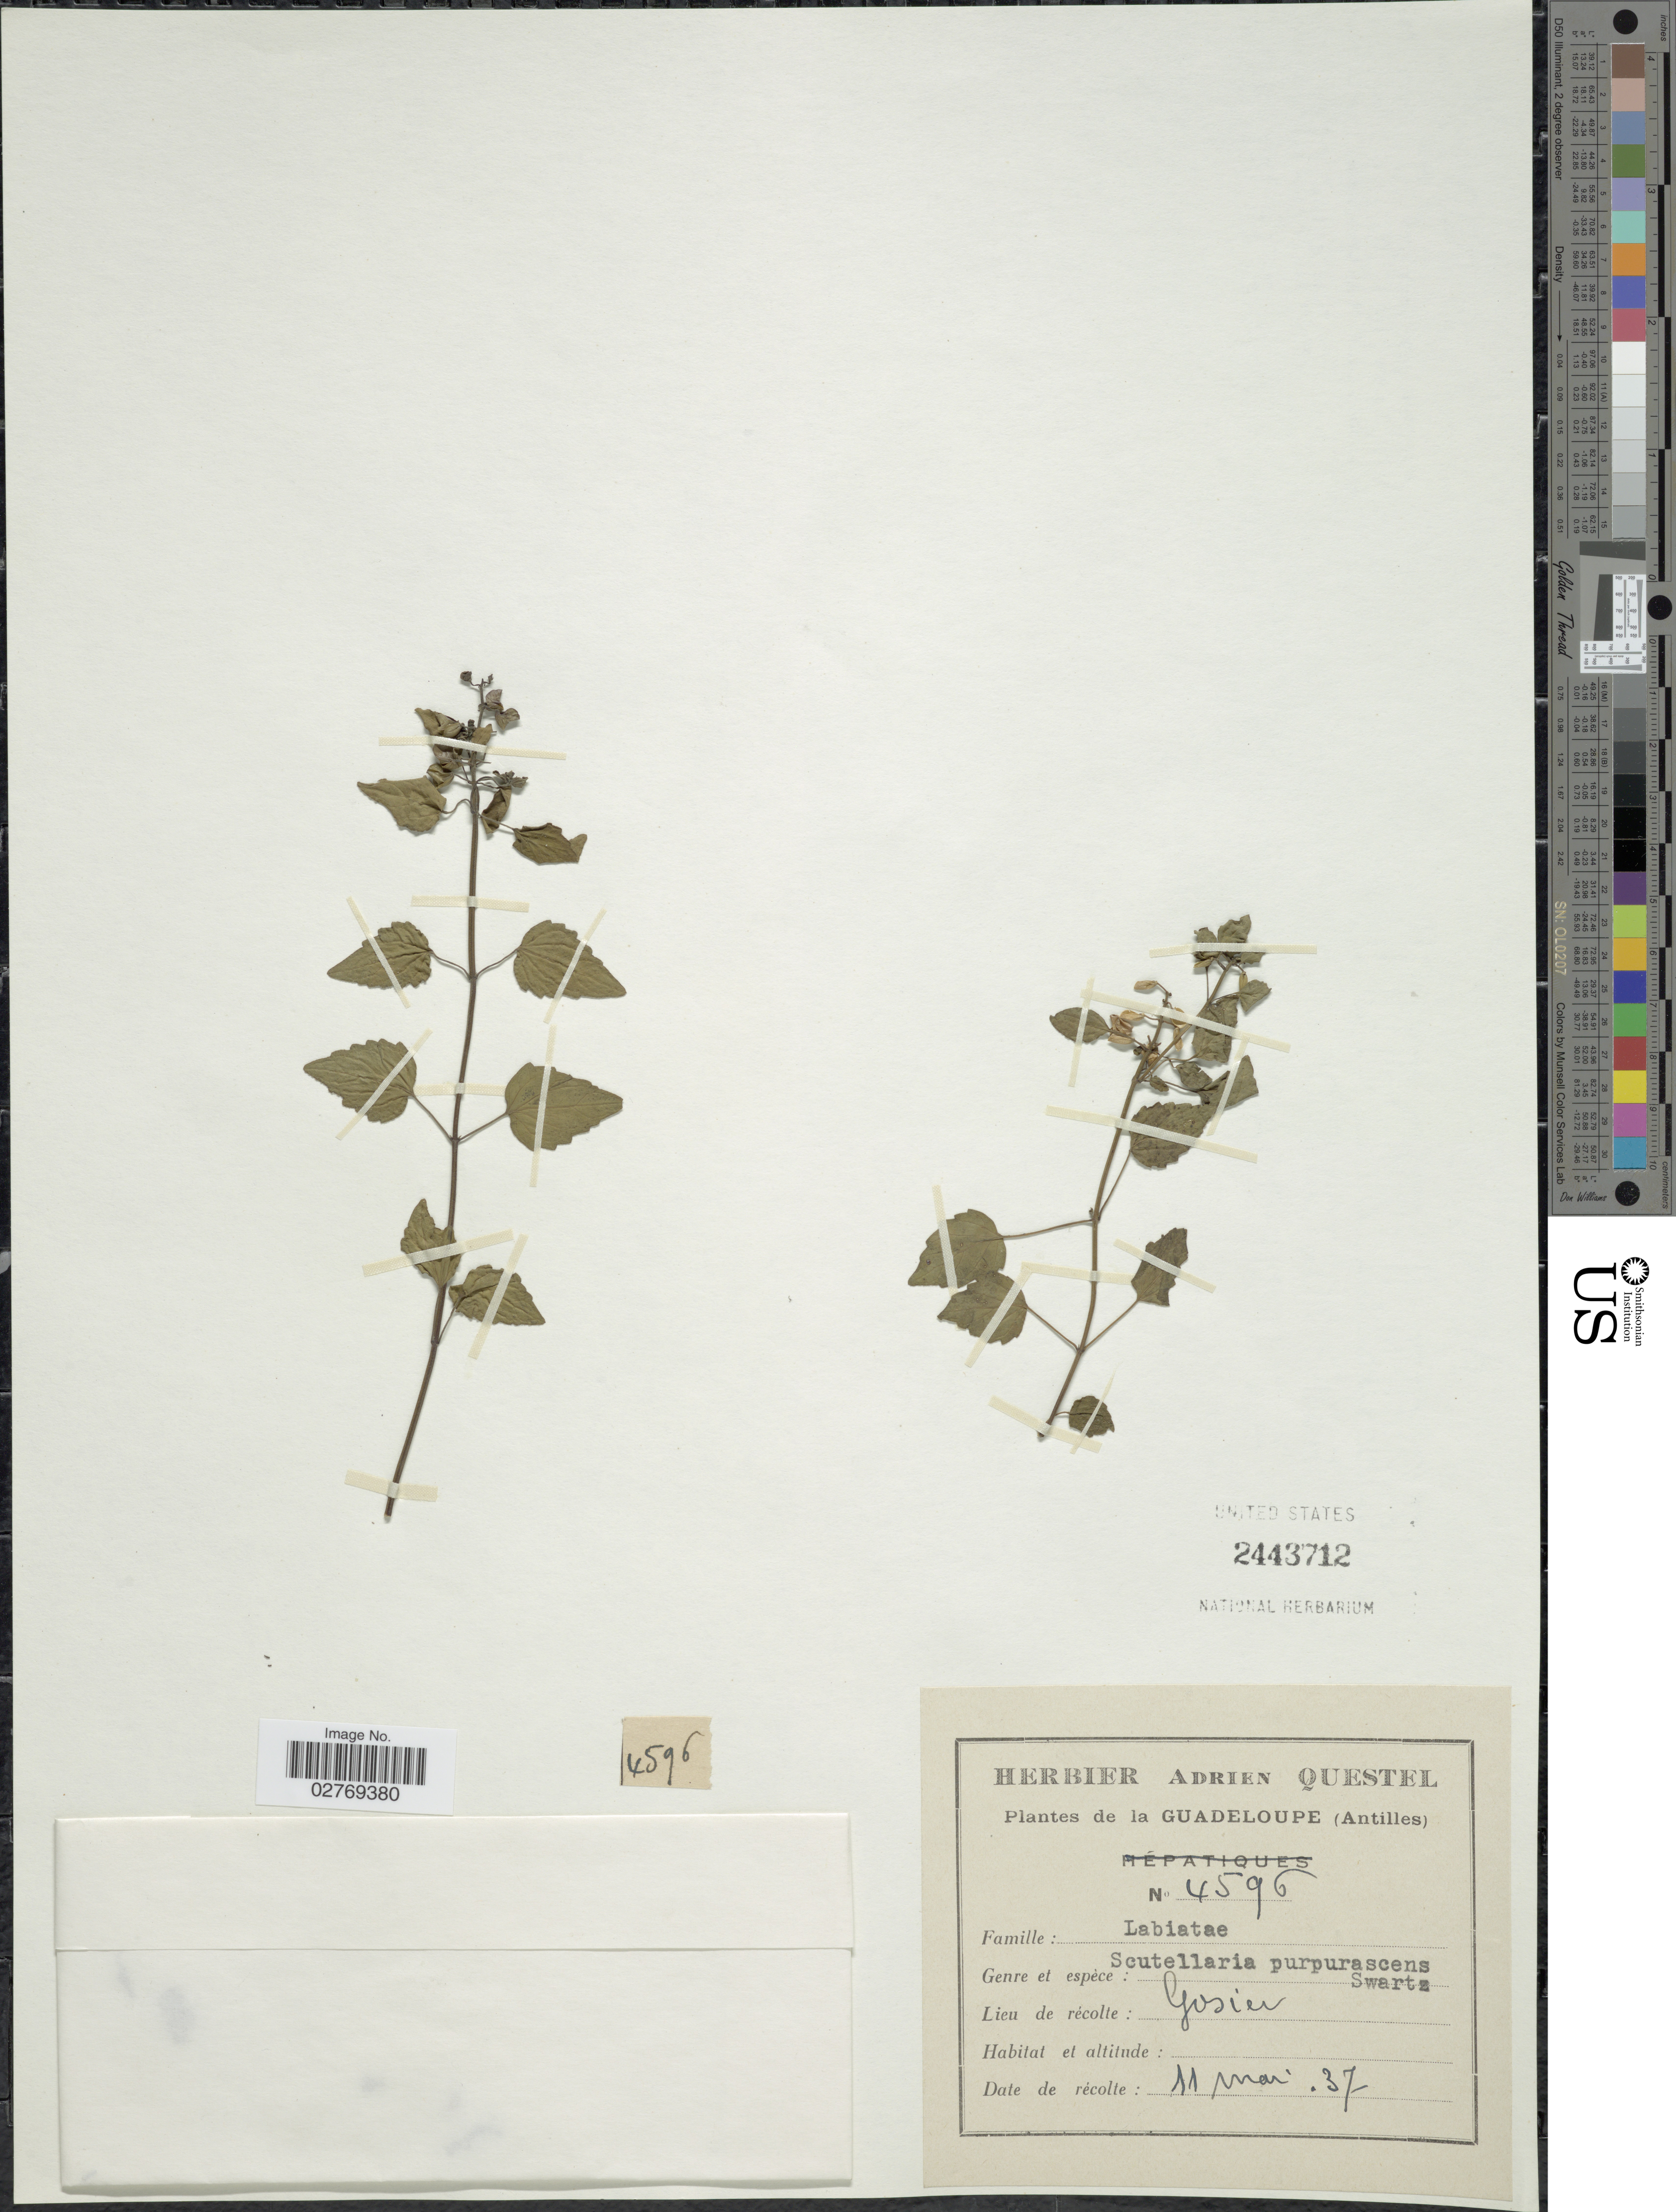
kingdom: Plantae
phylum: Tracheophyta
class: Magnoliopsida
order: Lamiales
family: Lamiaceae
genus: Scutellaria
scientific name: Scutellaria purpurascens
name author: Sw.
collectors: A. Questel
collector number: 4596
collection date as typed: Transcribed d/m/y: 11/5/37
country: Guadeloupe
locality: (Antilles), Gosier.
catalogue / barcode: US 2443712